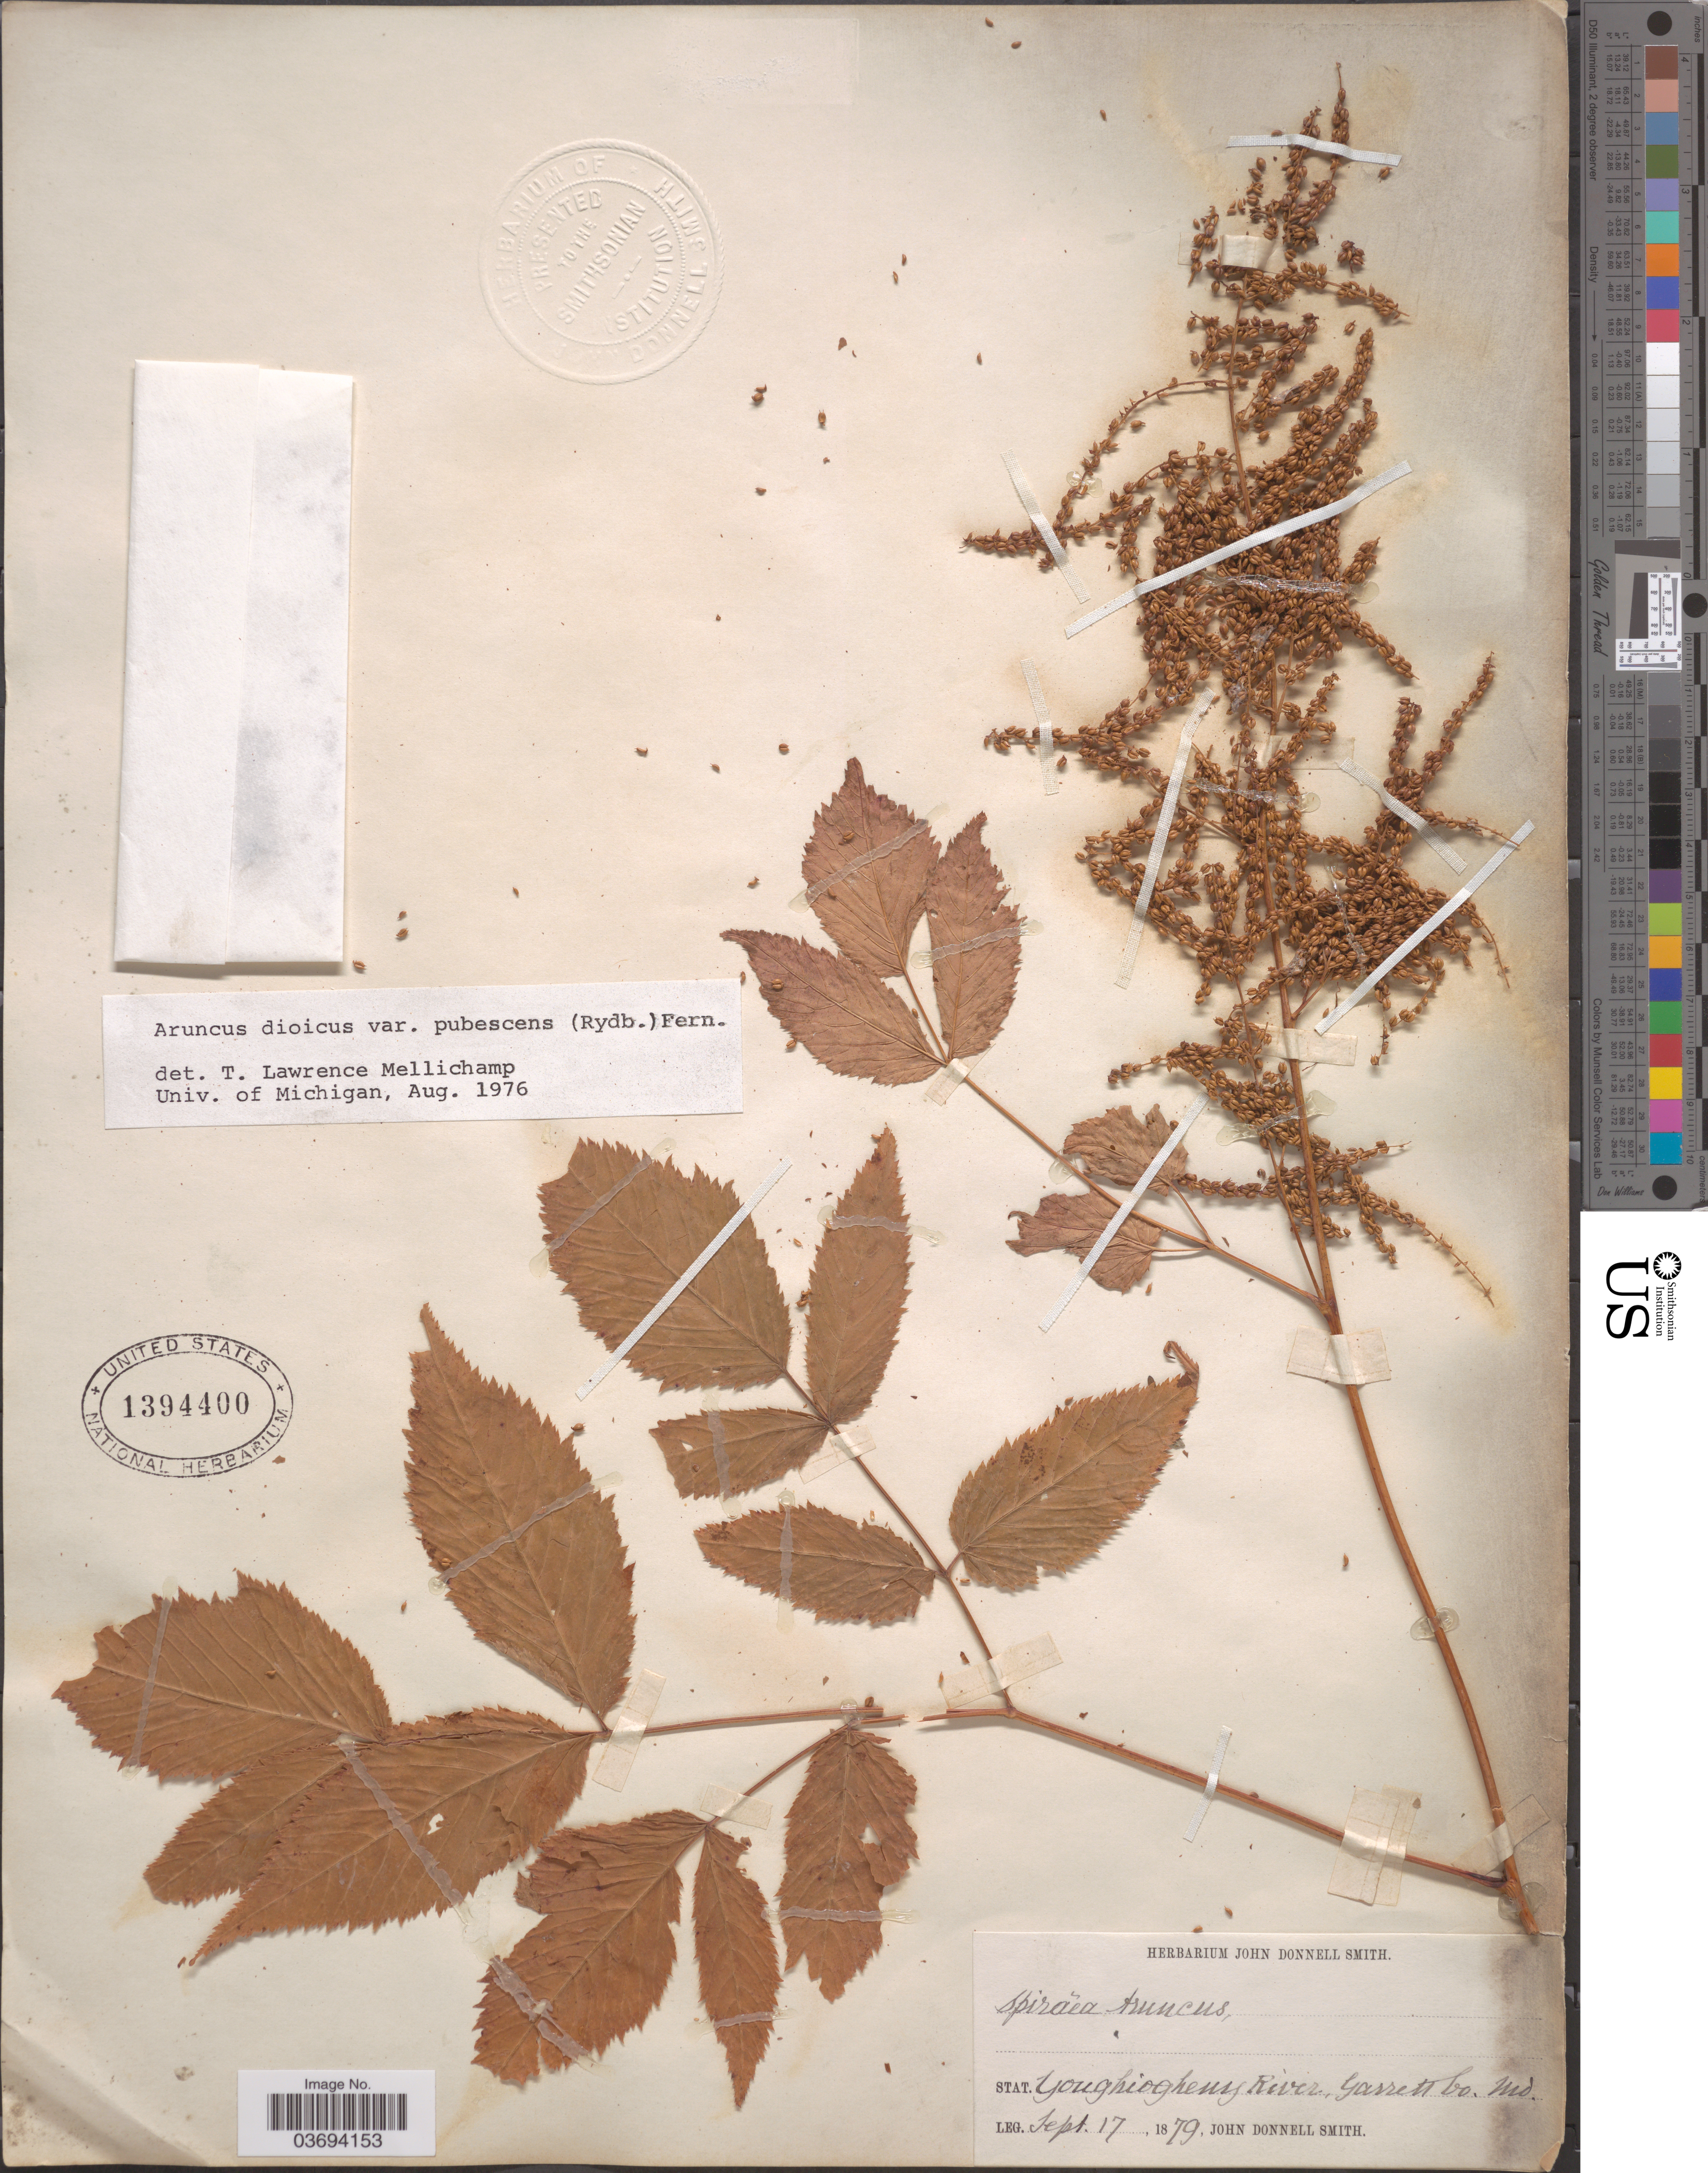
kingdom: Plantae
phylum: Tracheophyta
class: Magnoliopsida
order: Rosales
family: Rosaceae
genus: Aruncus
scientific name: Aruncus dioicus var. pubescens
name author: (Rydb.) Fernald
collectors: J. Donnell Smith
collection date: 1879-09-17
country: United States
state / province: Maryland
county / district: Garrett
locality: Youghiogheny River, Garrett Co.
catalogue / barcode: US 1394400